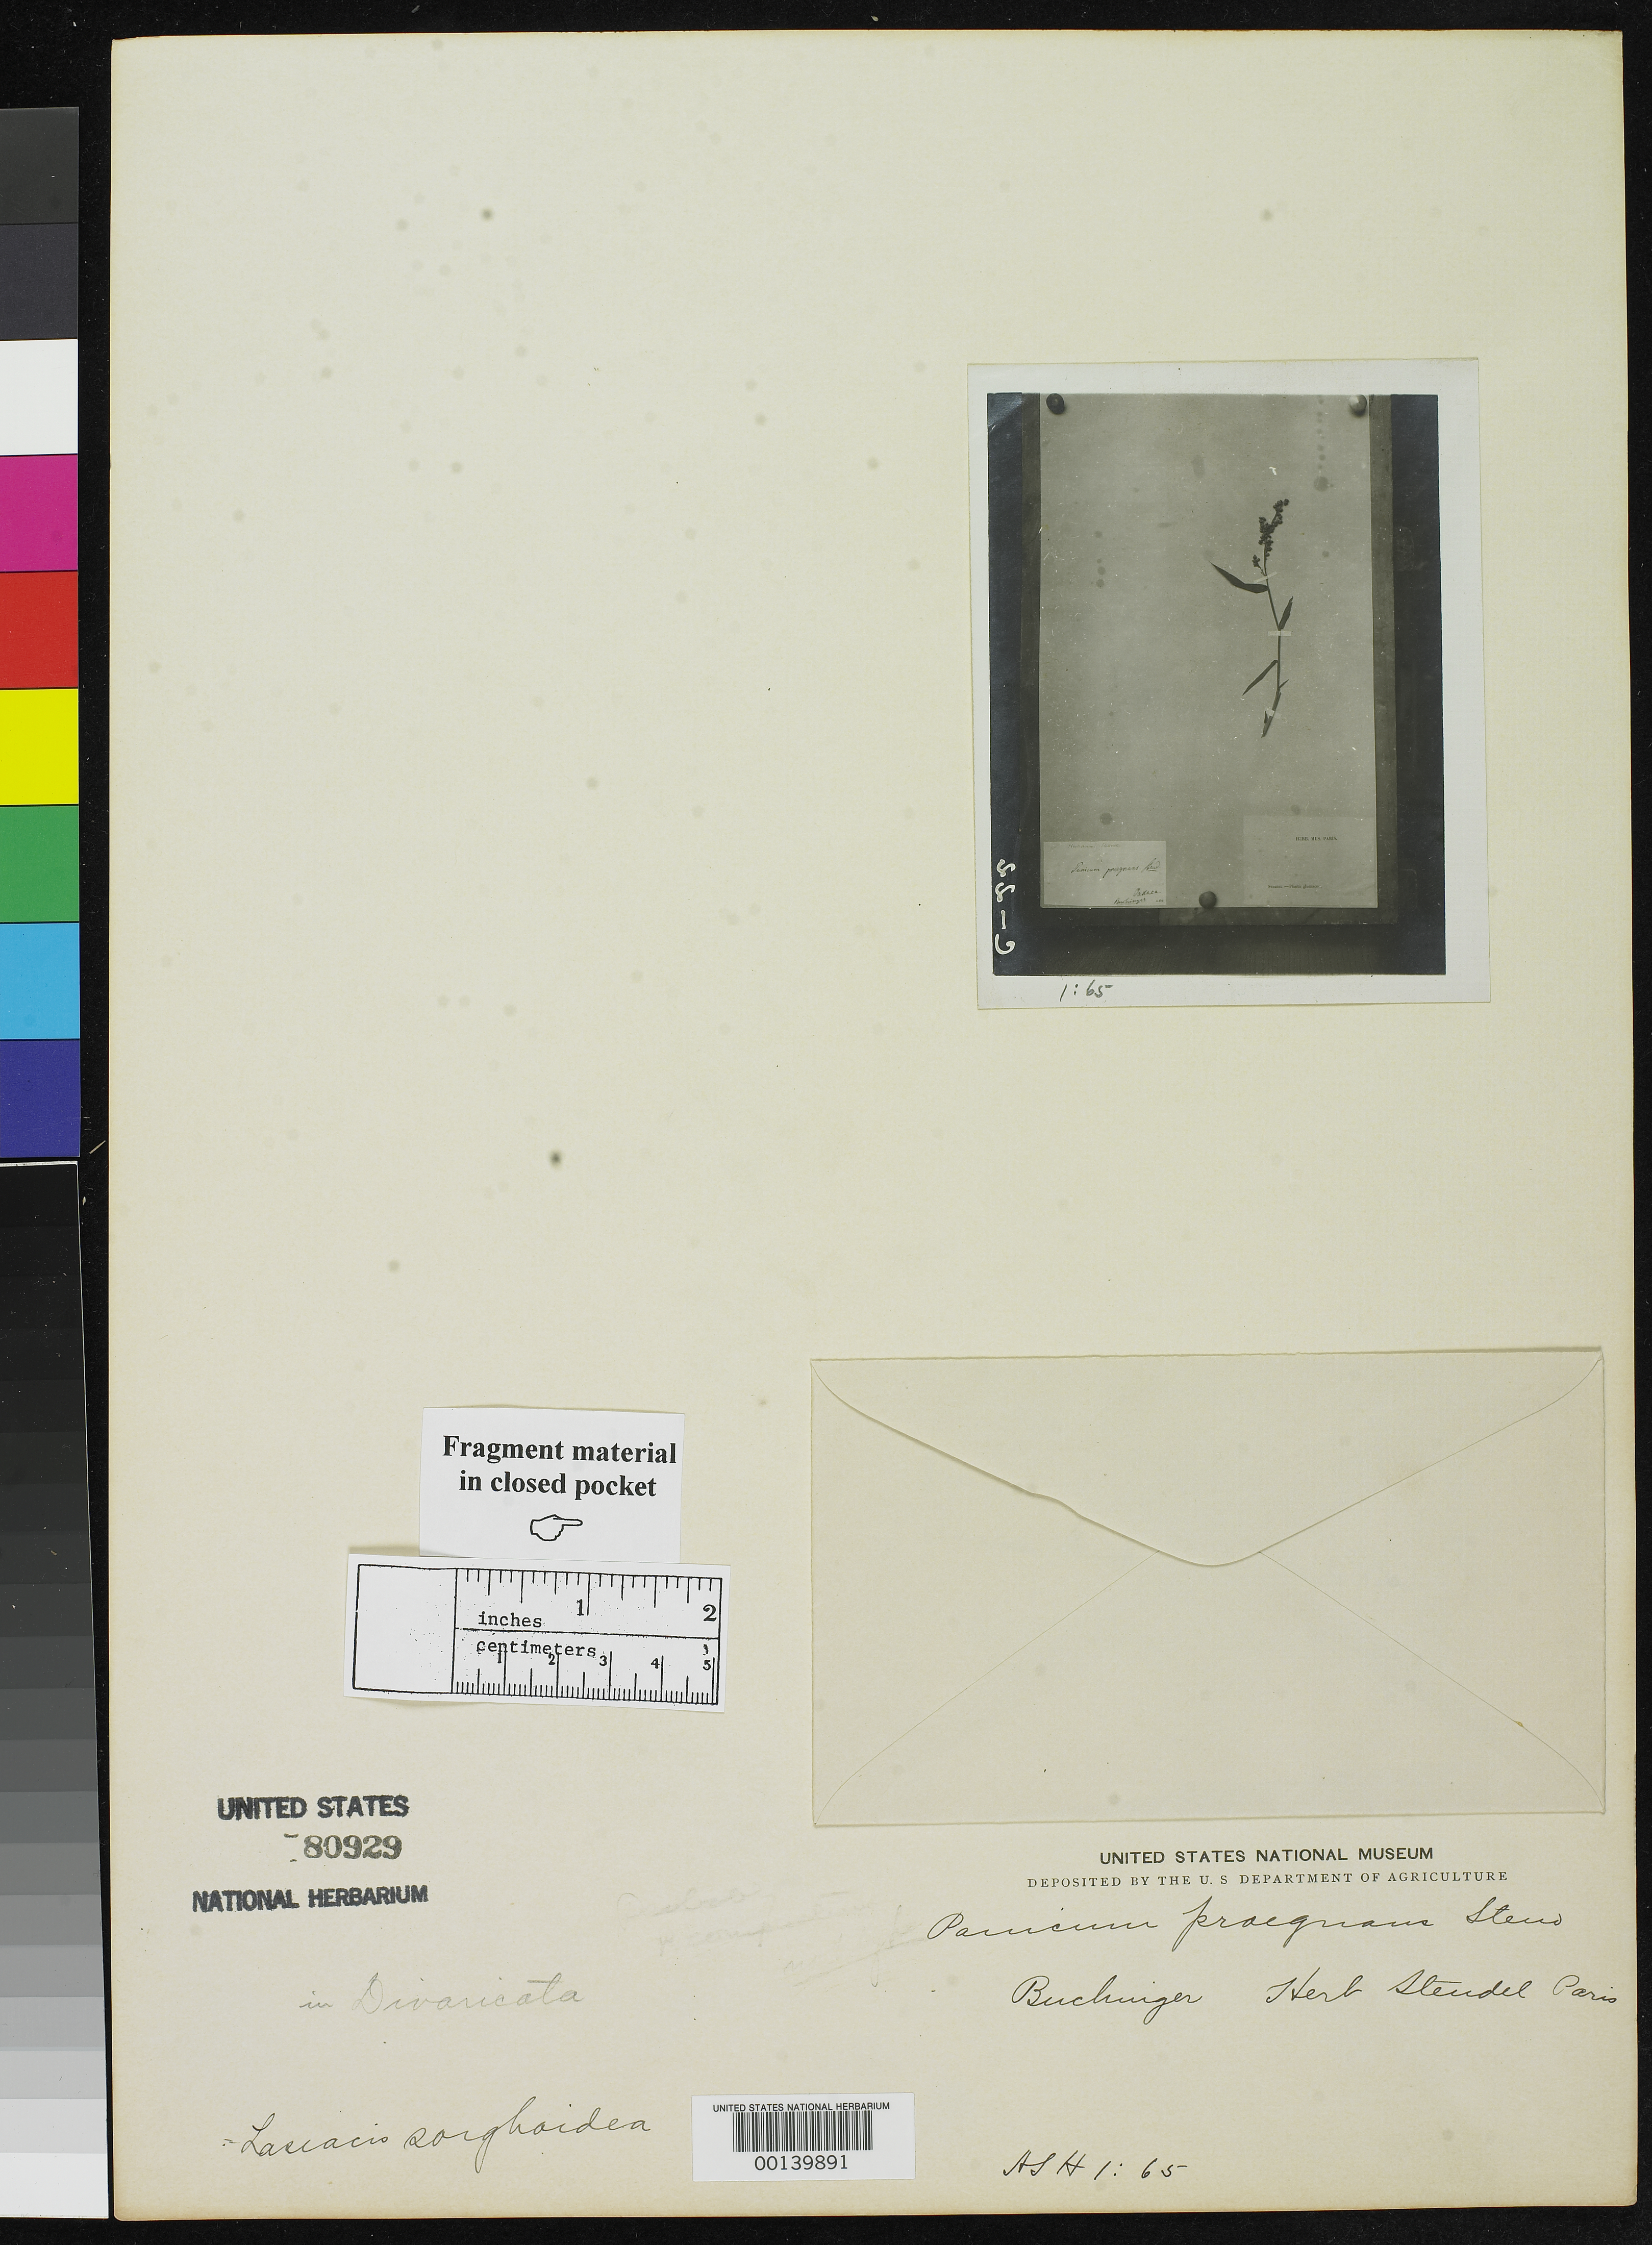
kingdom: Plantae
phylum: Tracheophyta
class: Liliopsida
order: Poales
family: Poaceae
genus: Panicum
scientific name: Panicum praegnans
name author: Steud.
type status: Type Fragment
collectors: J. Buchinger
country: Mexico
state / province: Oaxaca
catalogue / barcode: US 80929